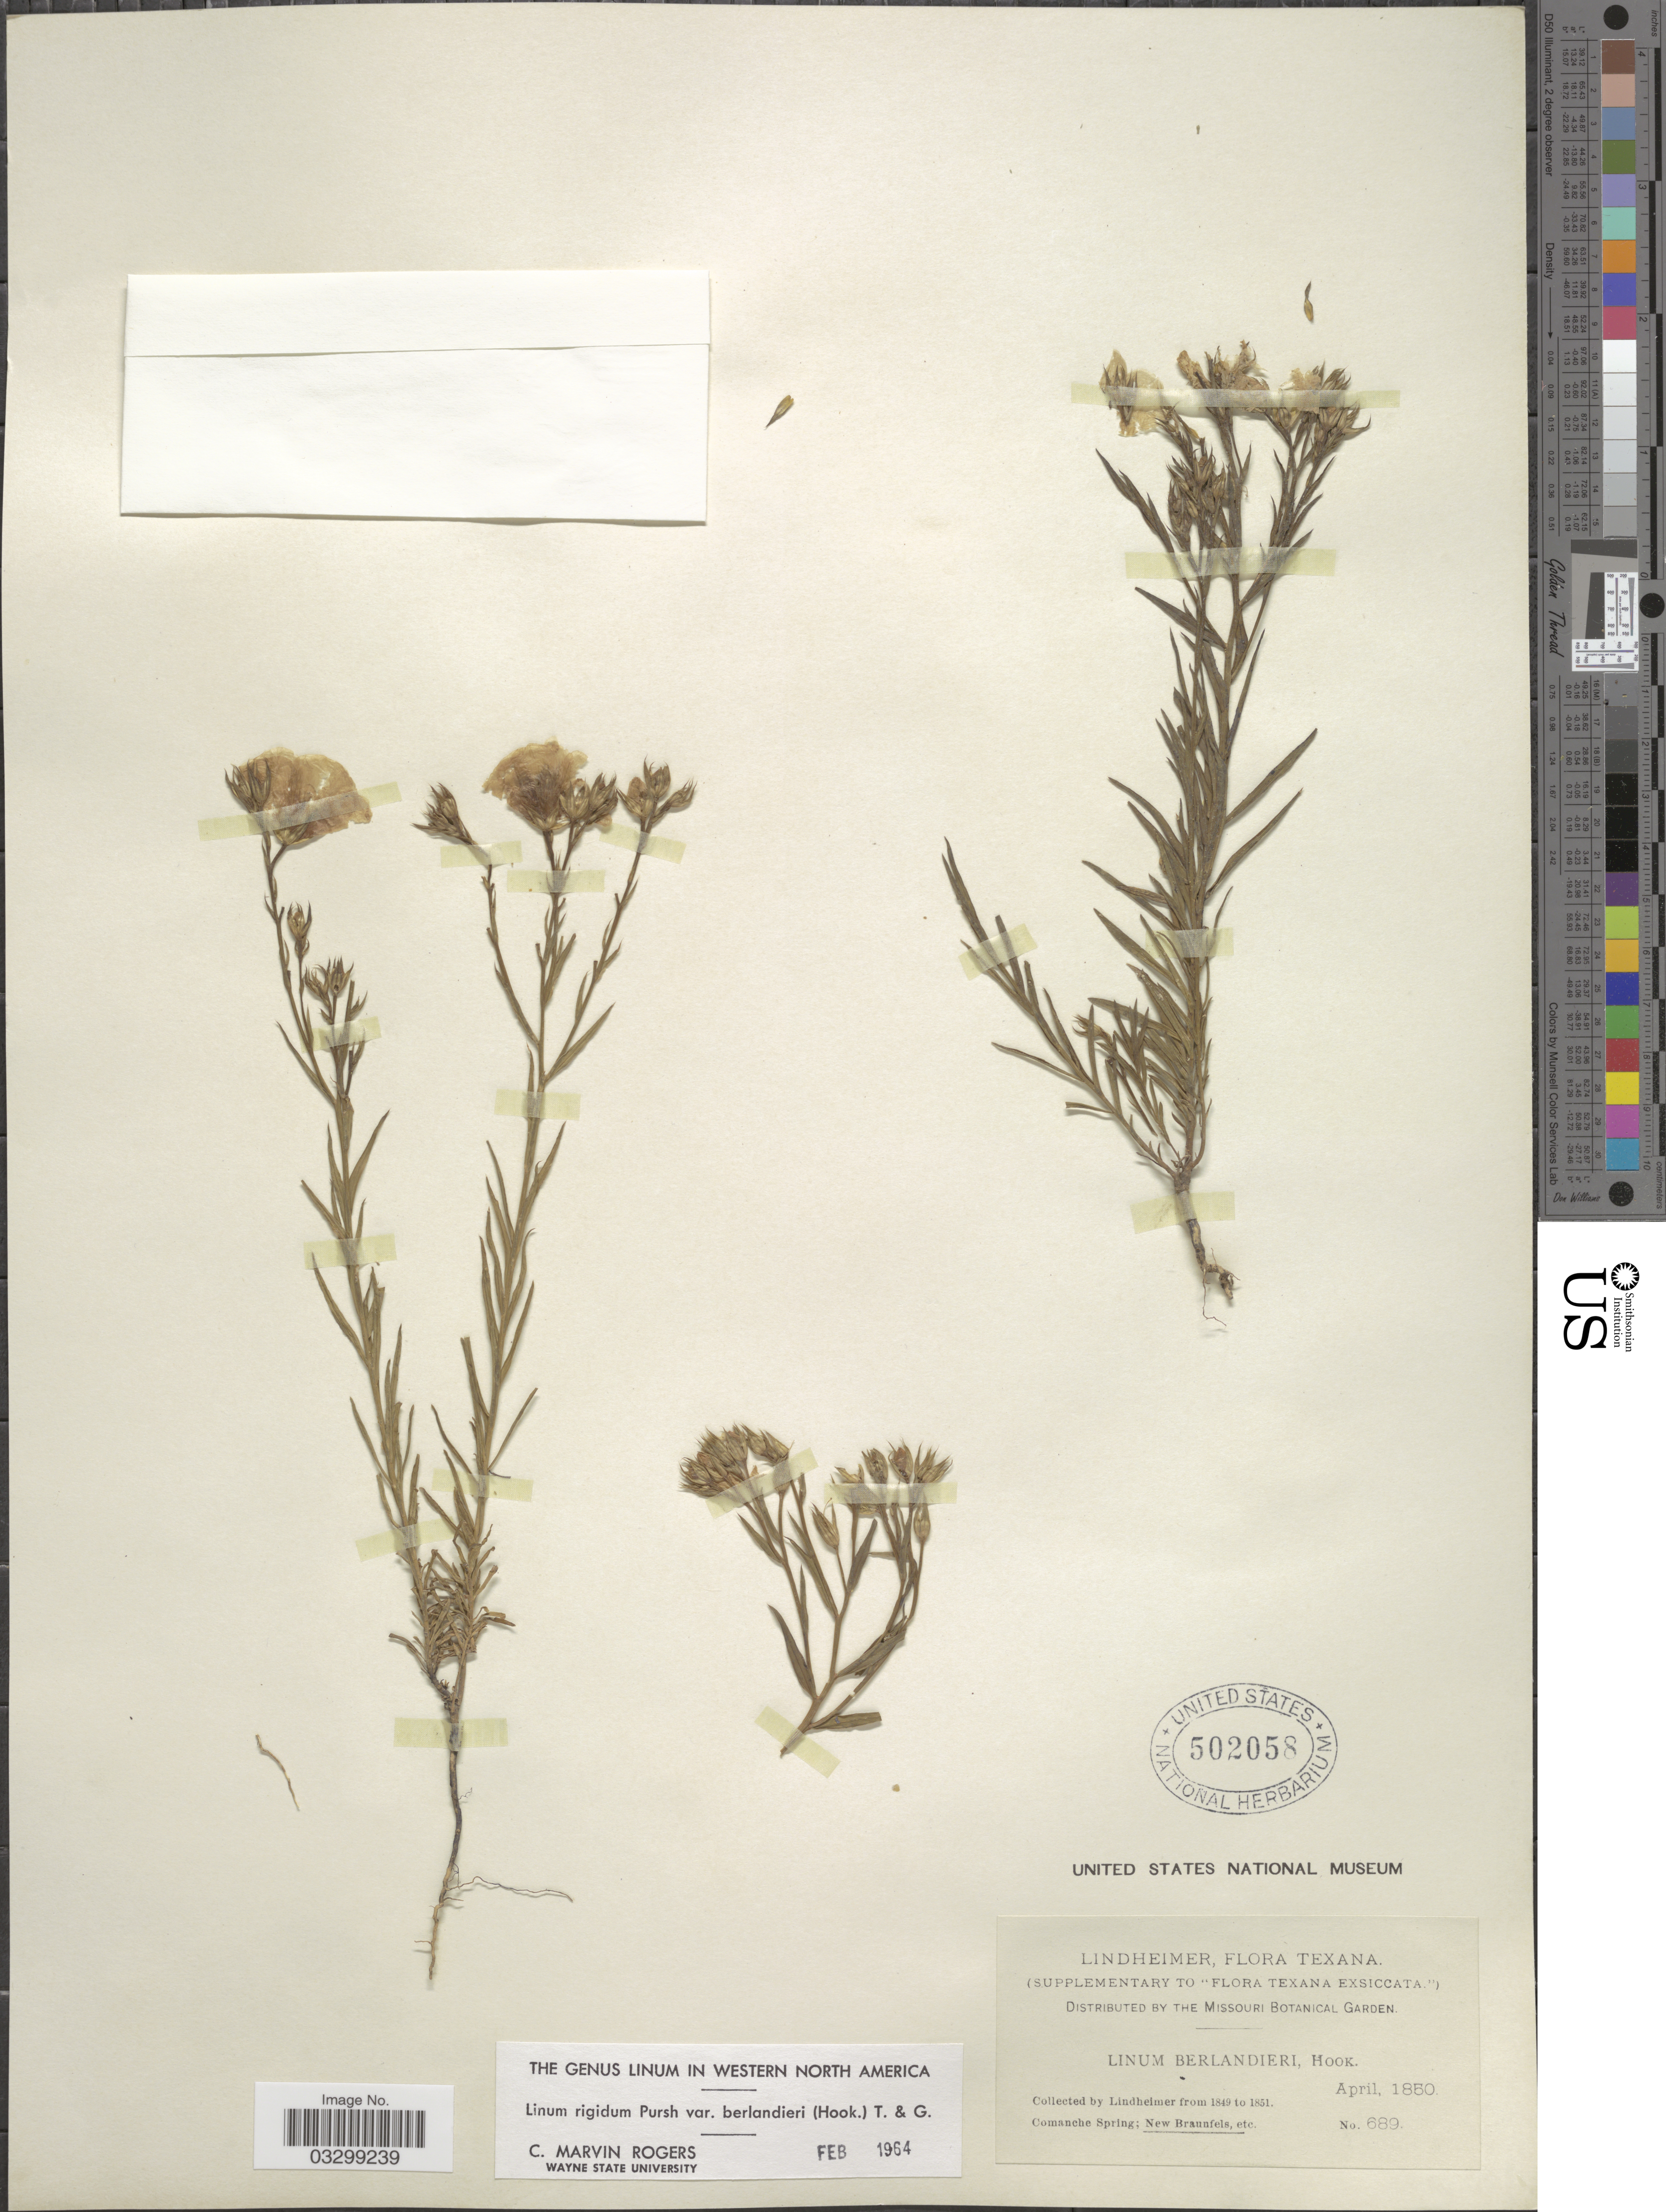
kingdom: Plantae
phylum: Tracheophyta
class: Magnoliopsida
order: Malpighiales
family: Linaceae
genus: Linum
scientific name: Linum rigidum var. berlandieri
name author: Pursh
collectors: -. Lindheimer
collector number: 689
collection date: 1850-04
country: United States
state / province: Texas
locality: Comanche Spring; New Braunfels, etc.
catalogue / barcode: US 502058